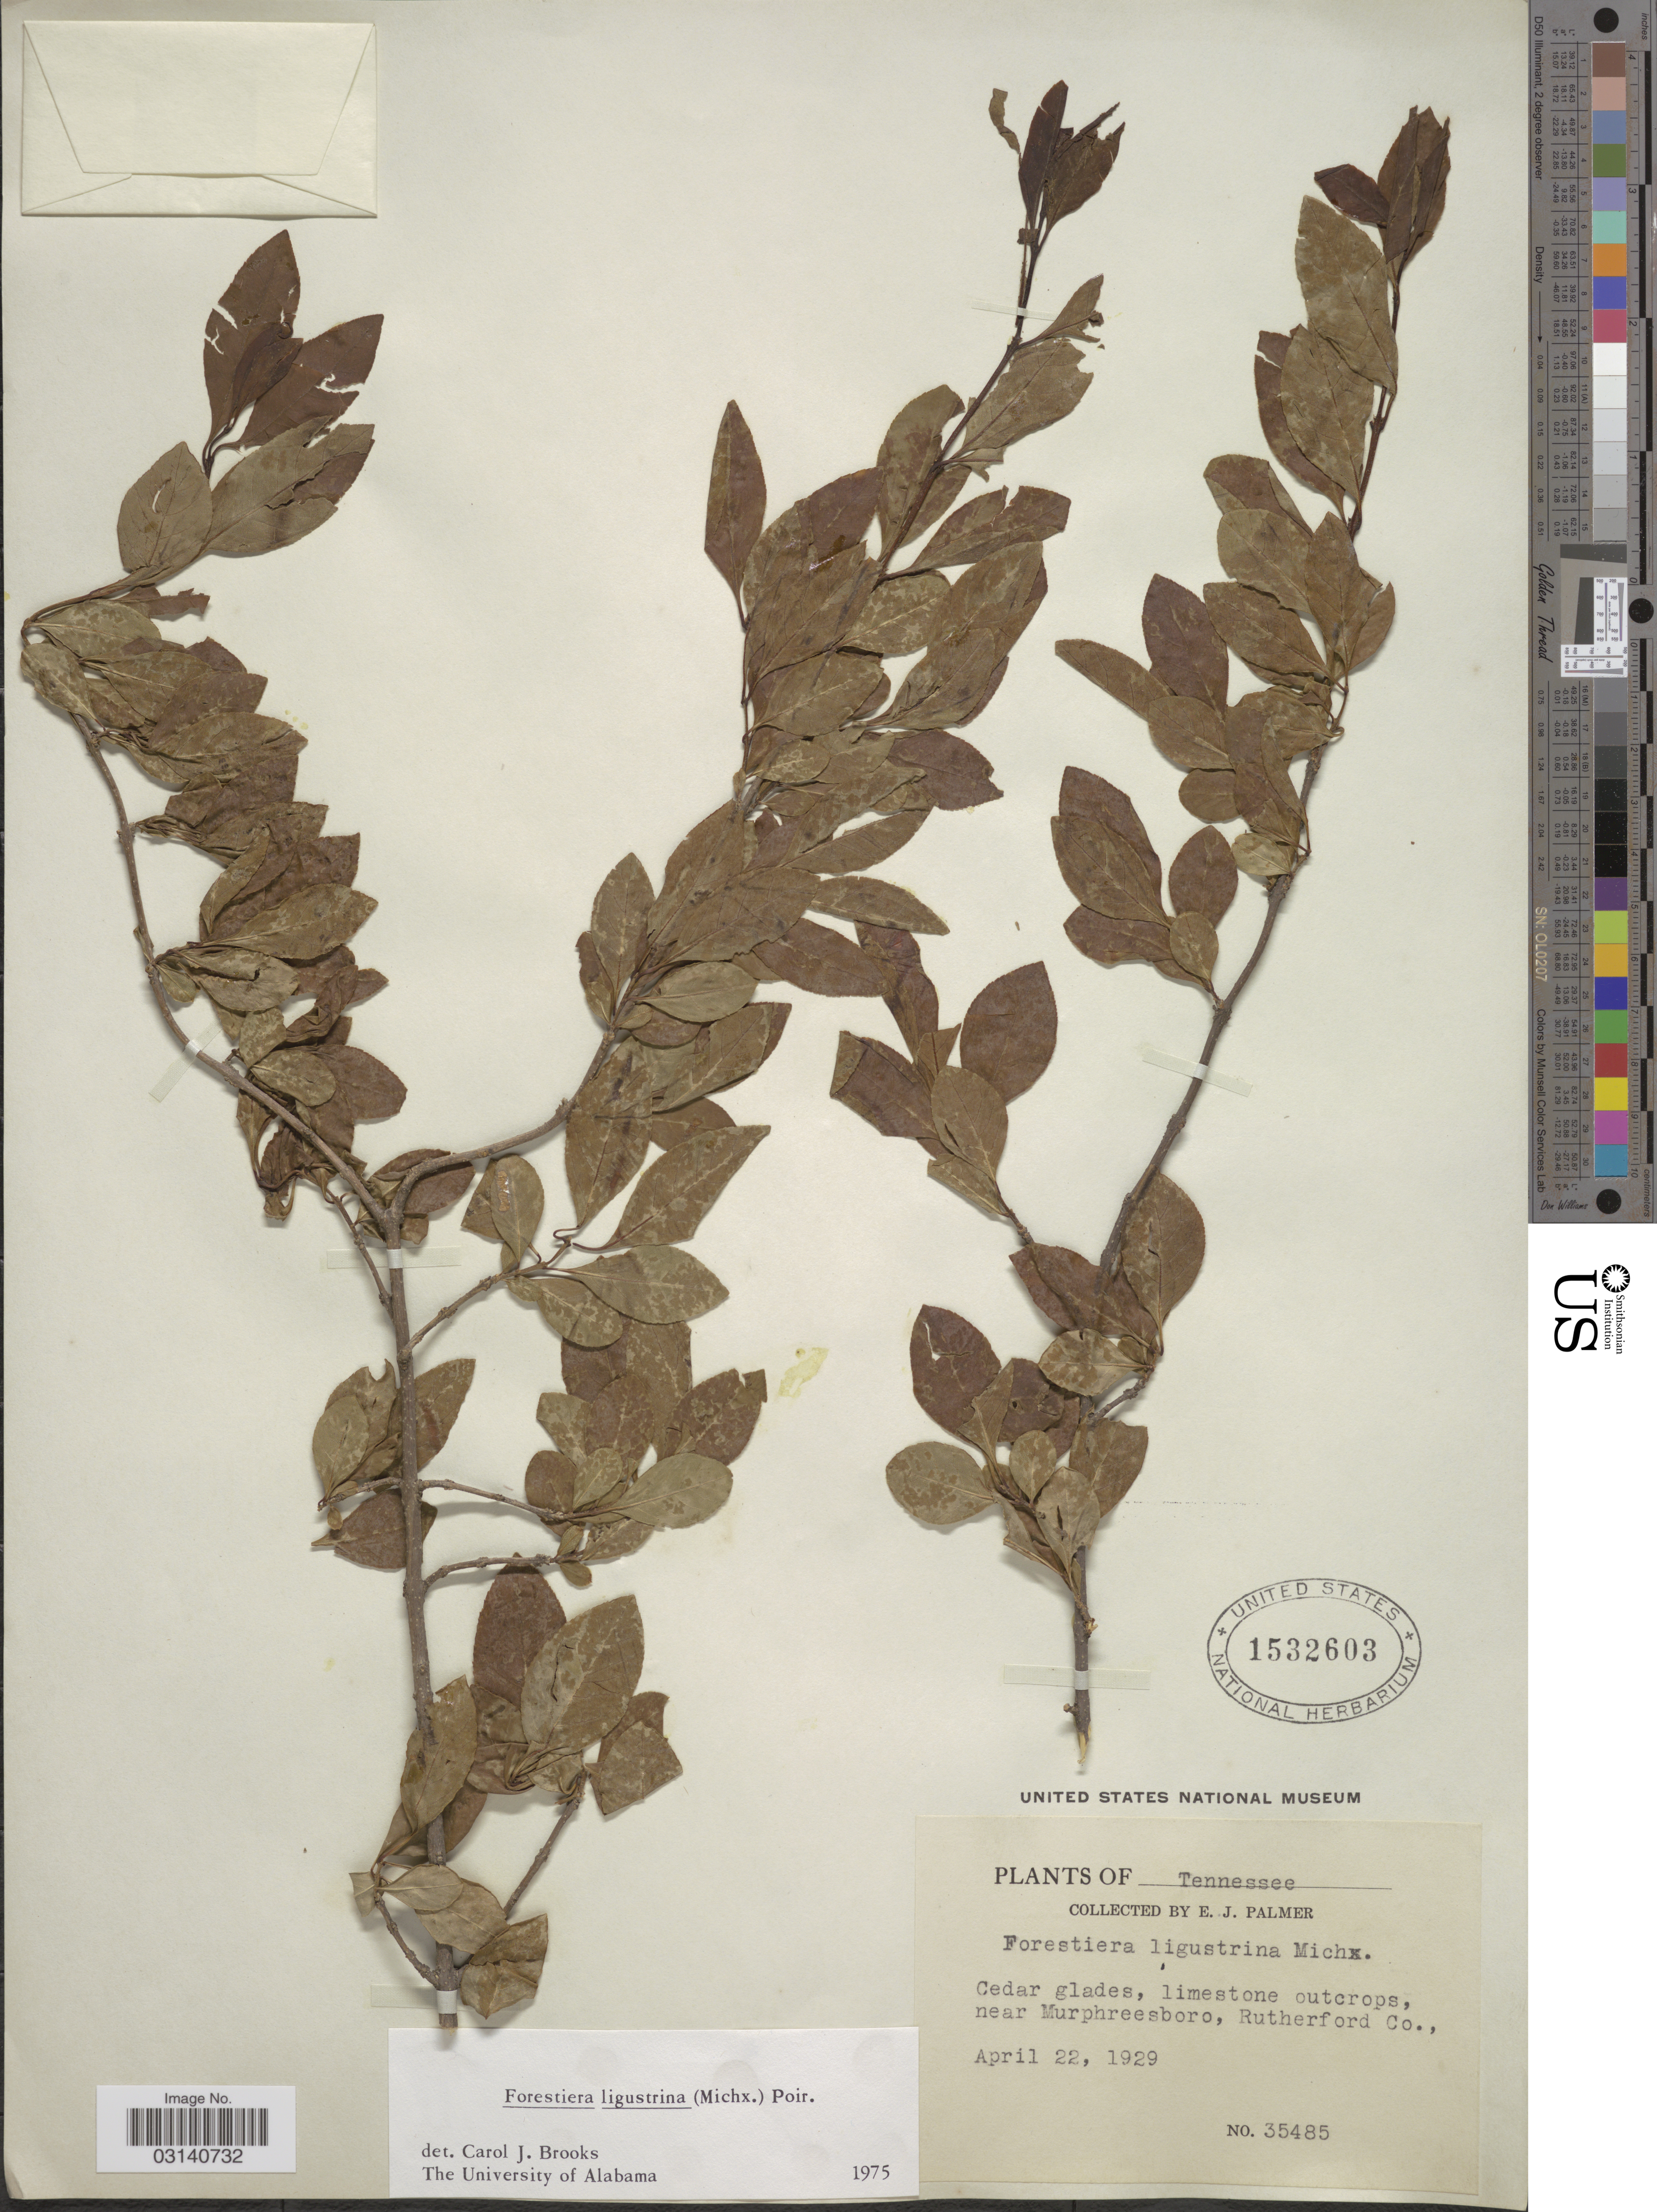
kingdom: Plantae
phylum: Tracheophyta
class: Magnoliopsida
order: Lamiales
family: Oleaceae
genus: Forestiera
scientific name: Forestiera ligustrina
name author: (Michx.) Poir.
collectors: E. J. Palmer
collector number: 35485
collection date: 1929-04-22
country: United States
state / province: Tennessee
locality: Cedar glades, limestone outcrops, near Murphreesboro, Rutherford Co.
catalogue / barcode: US 1532603